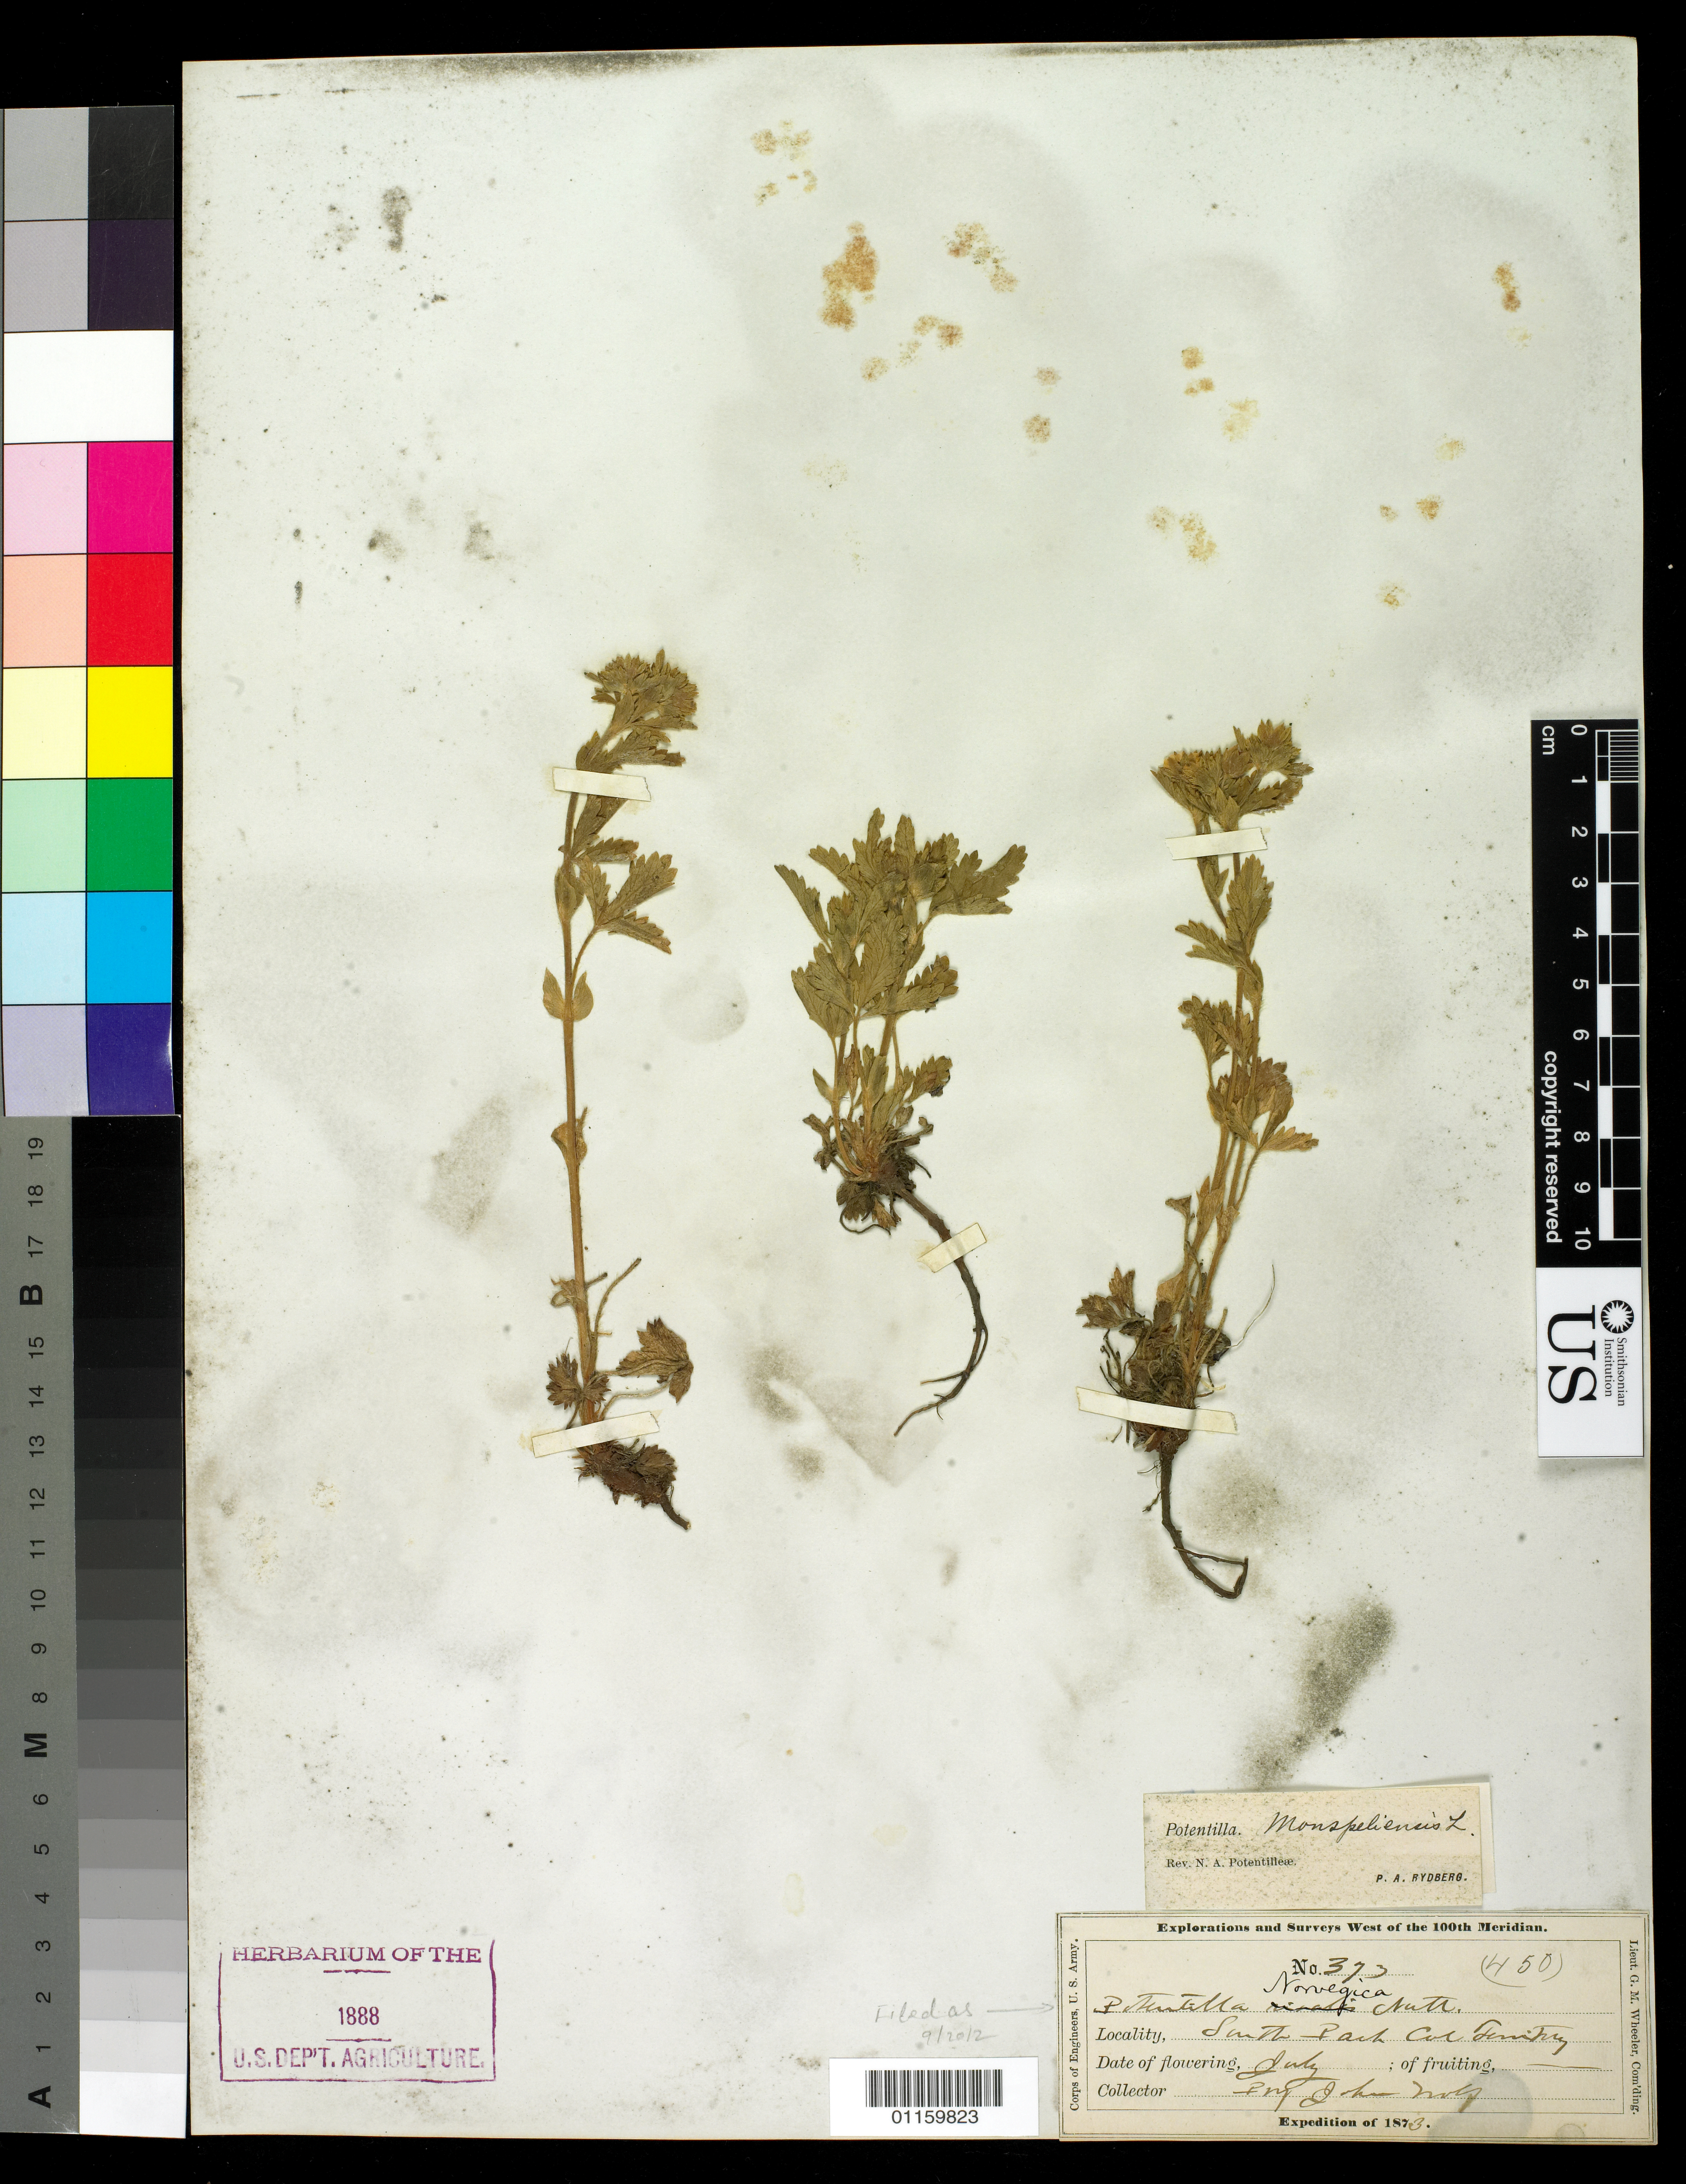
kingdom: Plantae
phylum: Tracheophyta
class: Magnoliopsida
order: Rosales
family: Rosaceae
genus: Potentilla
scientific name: Potentilla norvegica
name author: L.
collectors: J. Wolf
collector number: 373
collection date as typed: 1873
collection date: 1873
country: United States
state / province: Colorado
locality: South Park, Col Ter